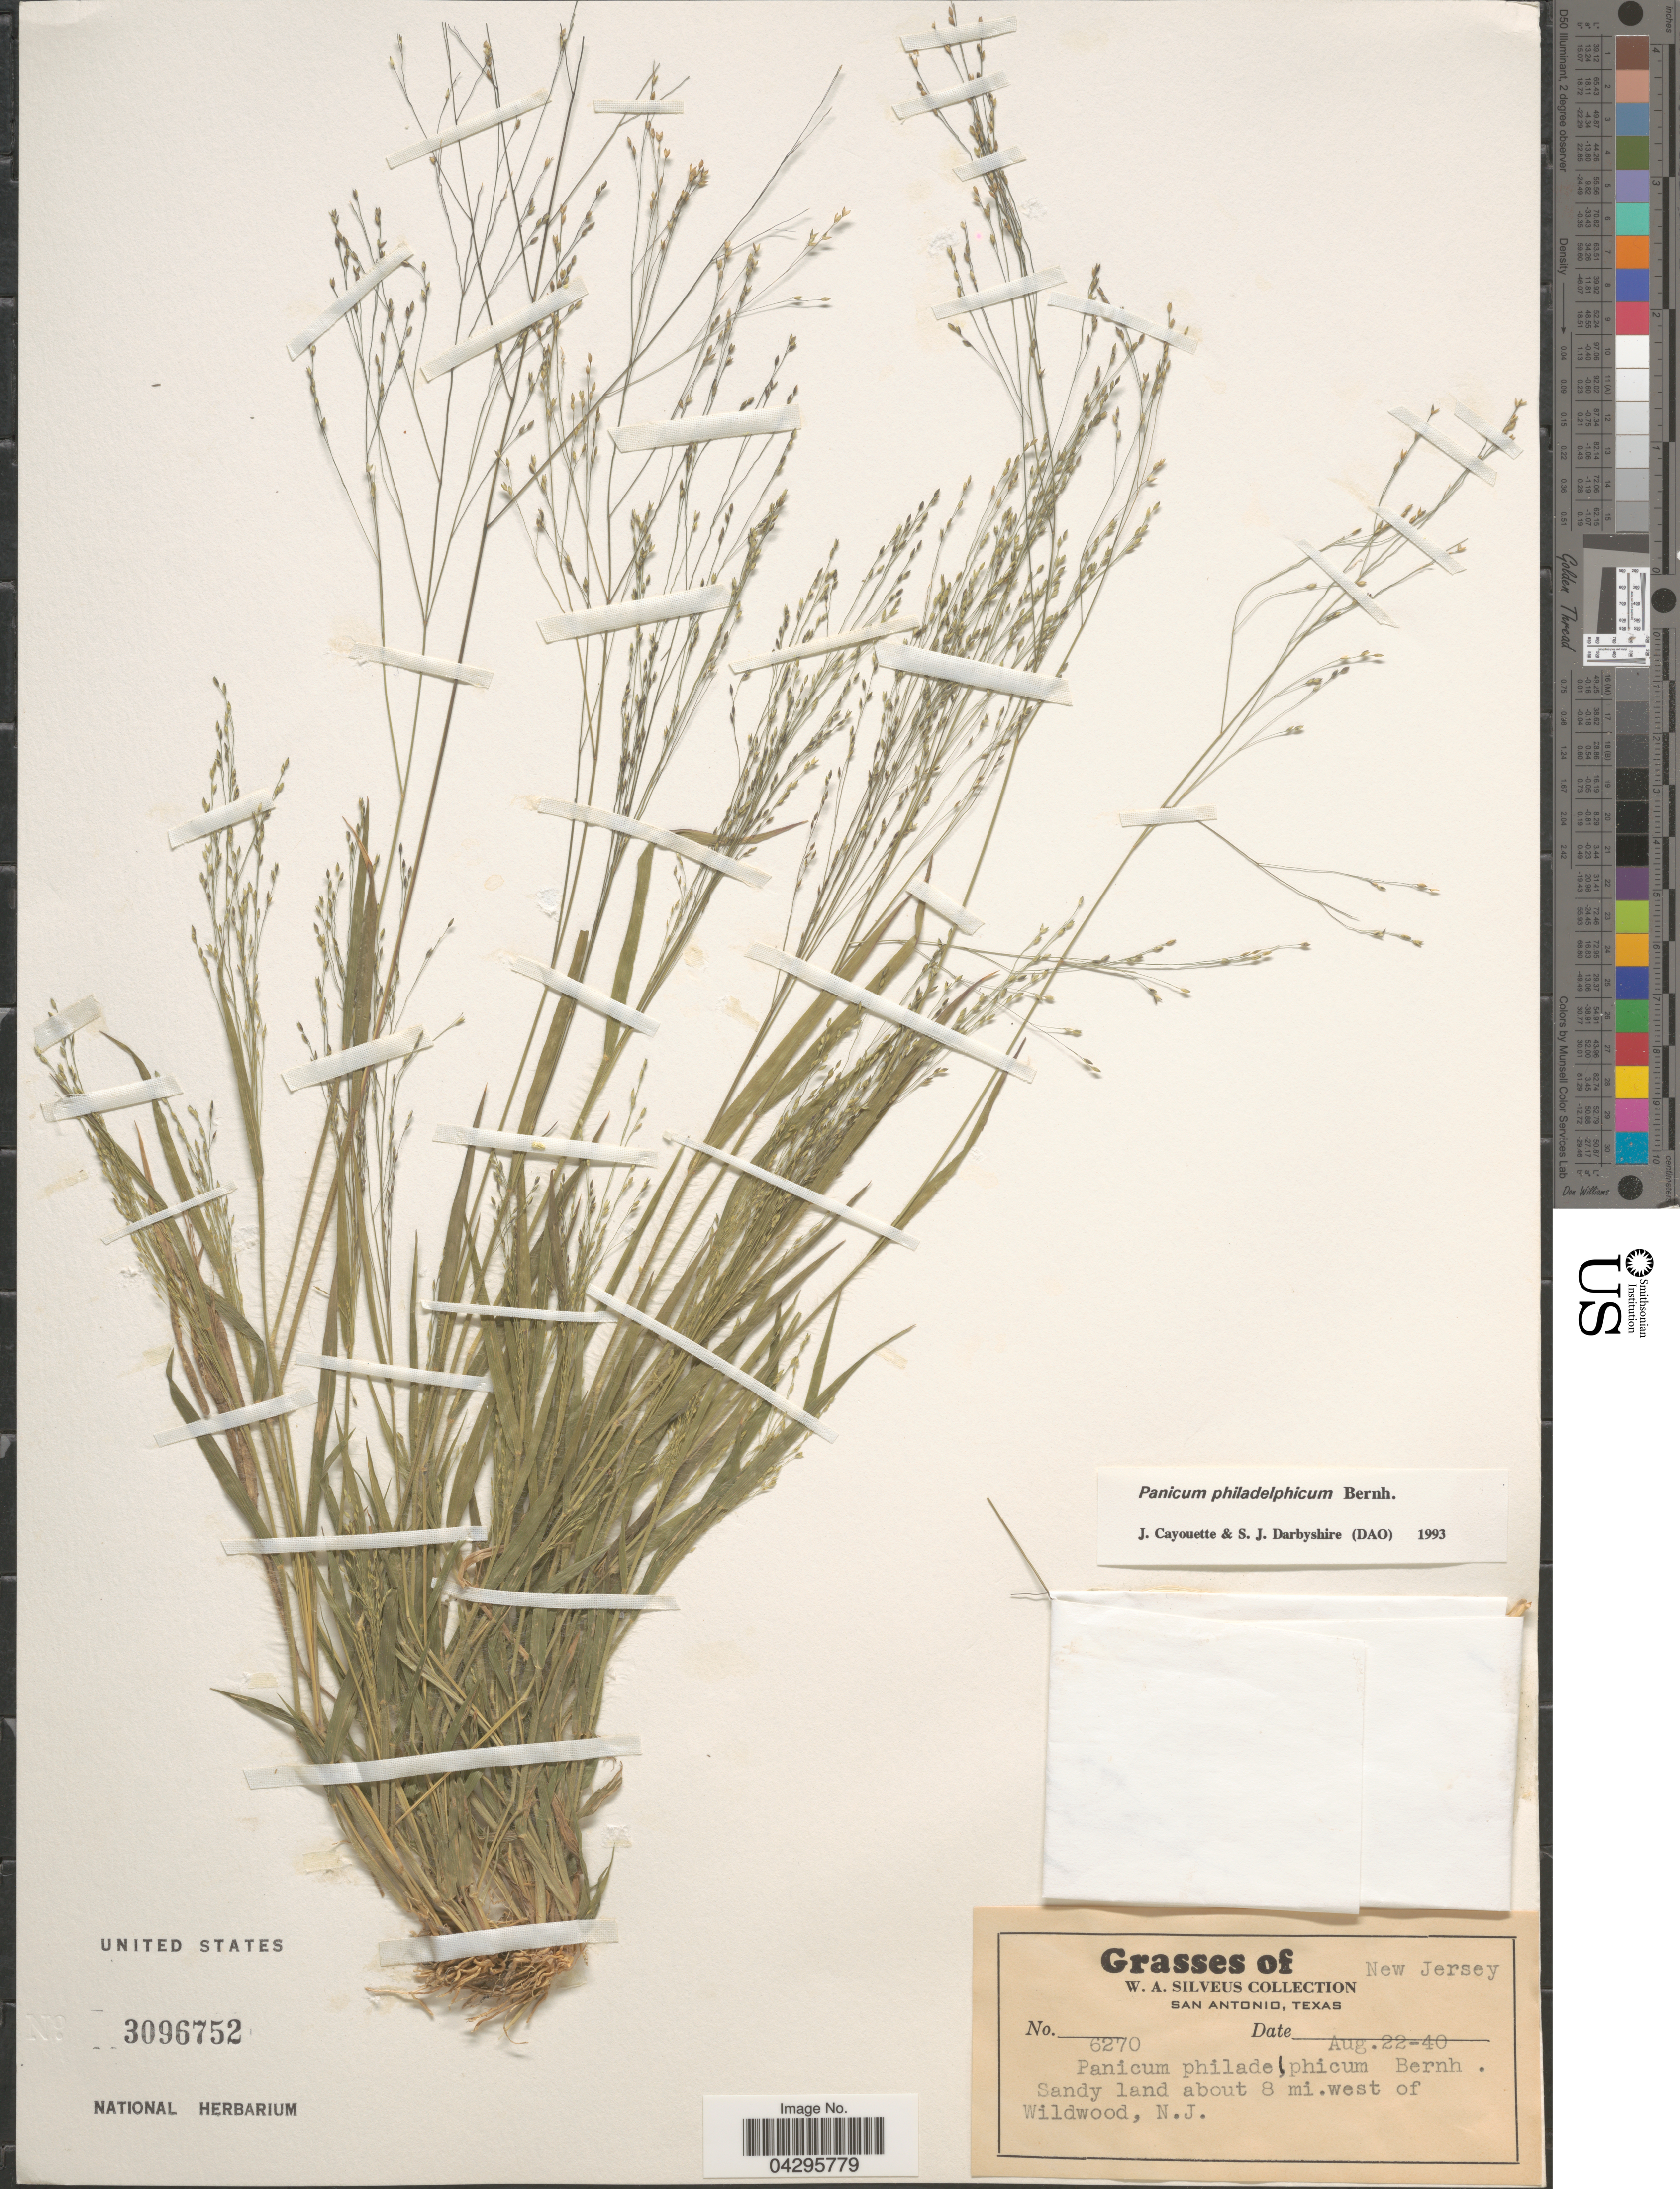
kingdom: Plantae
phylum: Tracheophyta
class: Liliopsida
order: Poales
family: Poaceae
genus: Panicum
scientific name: Panicum philadelphicum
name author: Bernh. ex Trin.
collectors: W. Silveus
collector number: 6270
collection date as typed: Transcribed d/m/y: 22/8/40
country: United States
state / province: New Jersey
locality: Sandy land about 8 mi. west of Wildwood.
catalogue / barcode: US 3096752